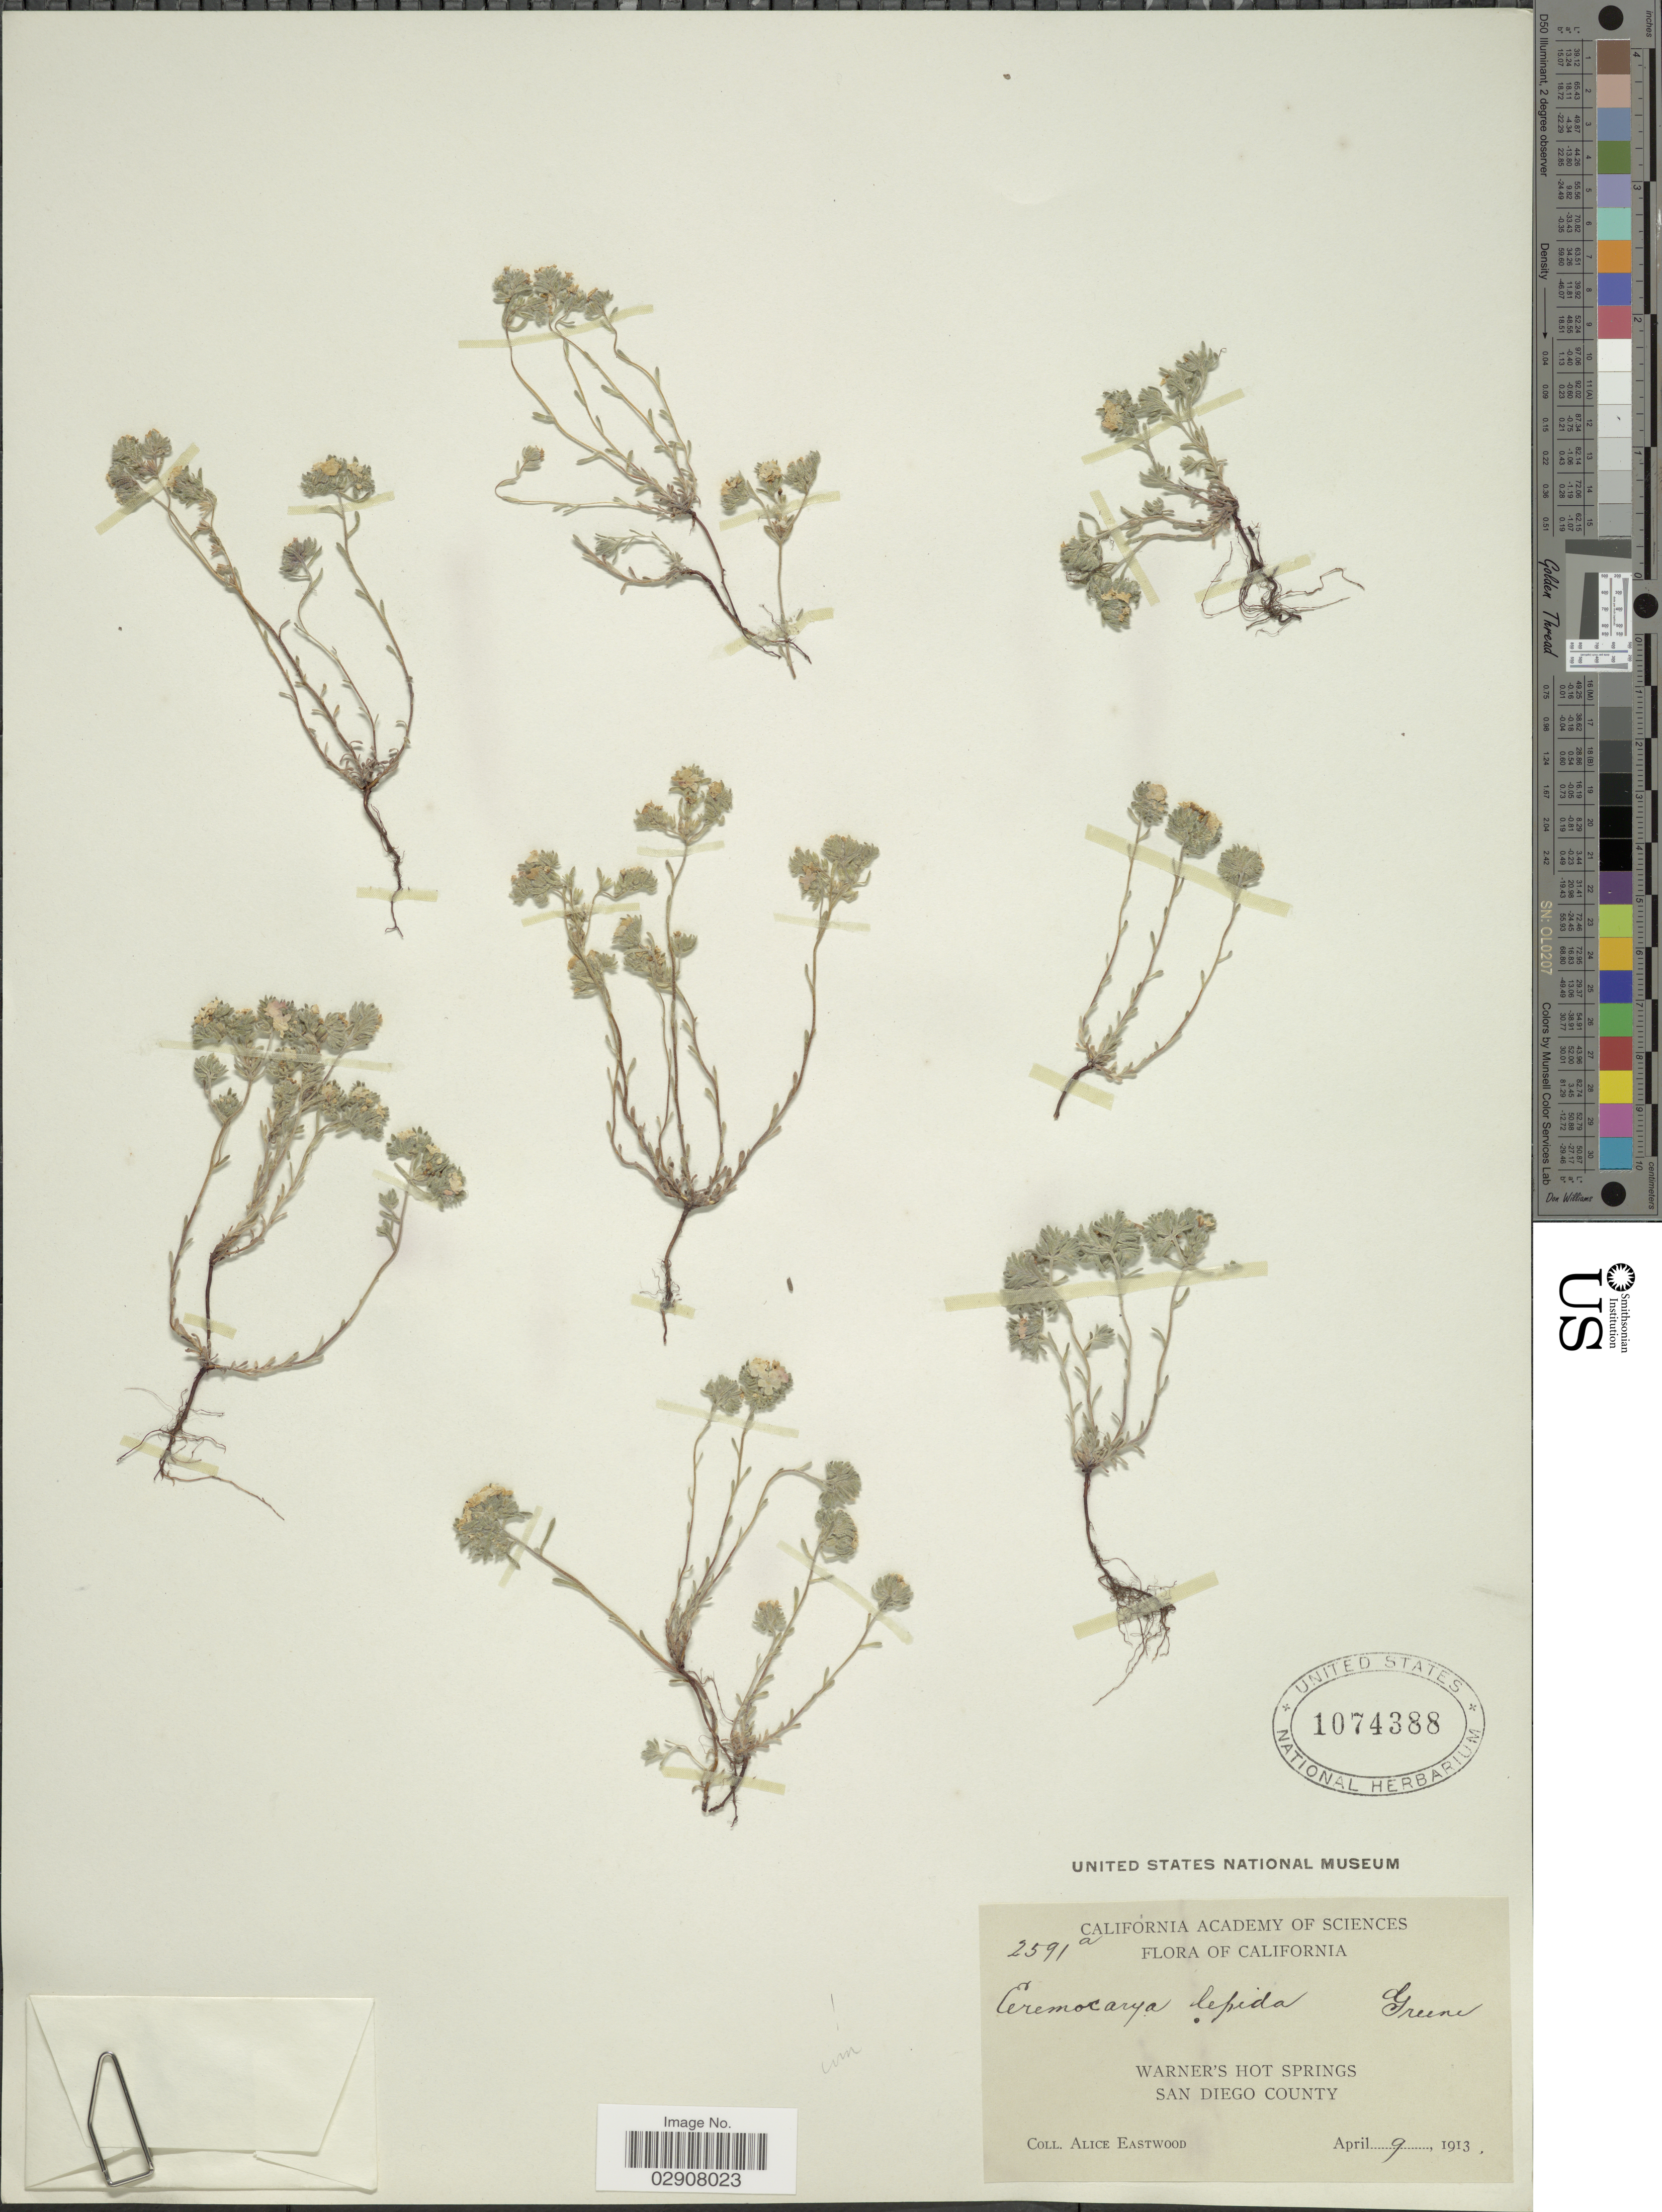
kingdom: Plantae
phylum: Tracheophyta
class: Magnoliopsida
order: Boraginales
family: Boraginaceae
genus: Cryptantha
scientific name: Cryptantha micrantha var. lepida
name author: (A. Gray) I.M. Johnst.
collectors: A. Eastwood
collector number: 2591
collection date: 1913-04-09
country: United States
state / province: California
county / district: San Diego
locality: Warner's Hot Springs, San Diego County.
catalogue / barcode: US 1074388